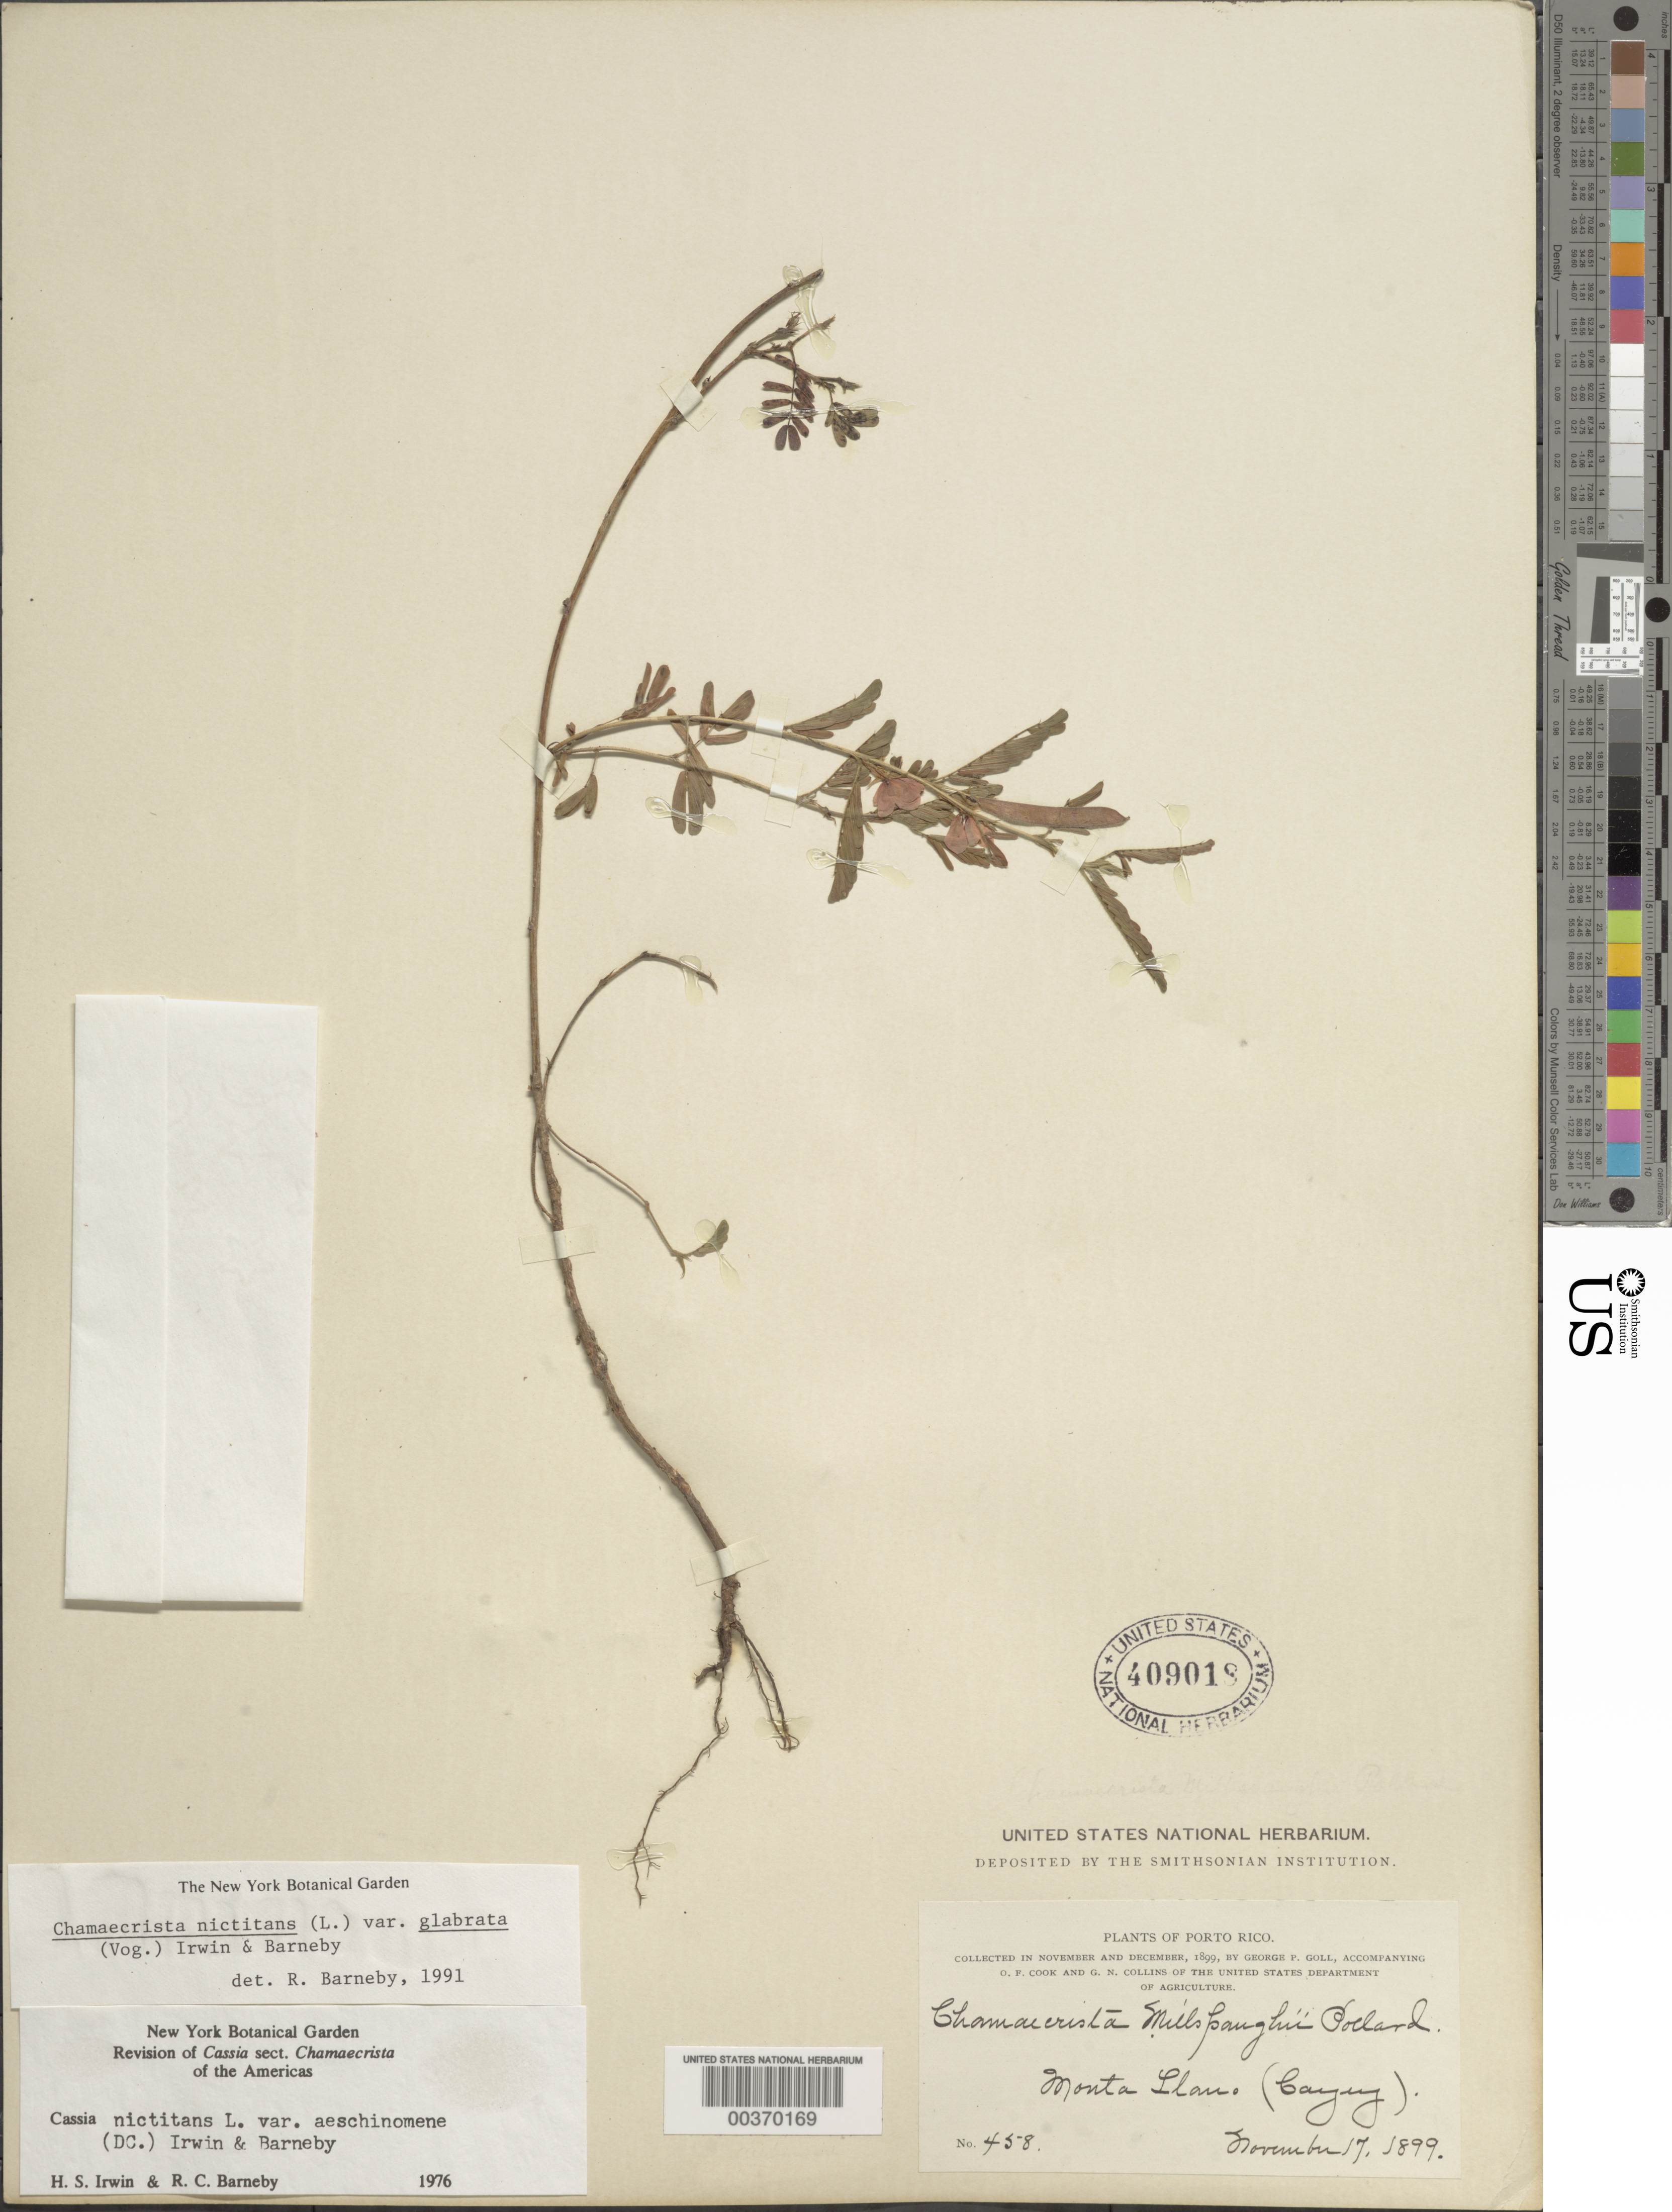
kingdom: Plantae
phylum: Tracheophyta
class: Magnoliopsida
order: Fabales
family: Fabaceae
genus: Chamaecrista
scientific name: Chamaecrista nictitans var. glabrata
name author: (Vogel) H.S. Irwin & Barneby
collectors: G. Goll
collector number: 458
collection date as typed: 17 Nov 1899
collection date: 1899-11-17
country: Puerto Rico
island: Greater Antilles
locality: Monta llano (cayey)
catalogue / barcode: US 409018